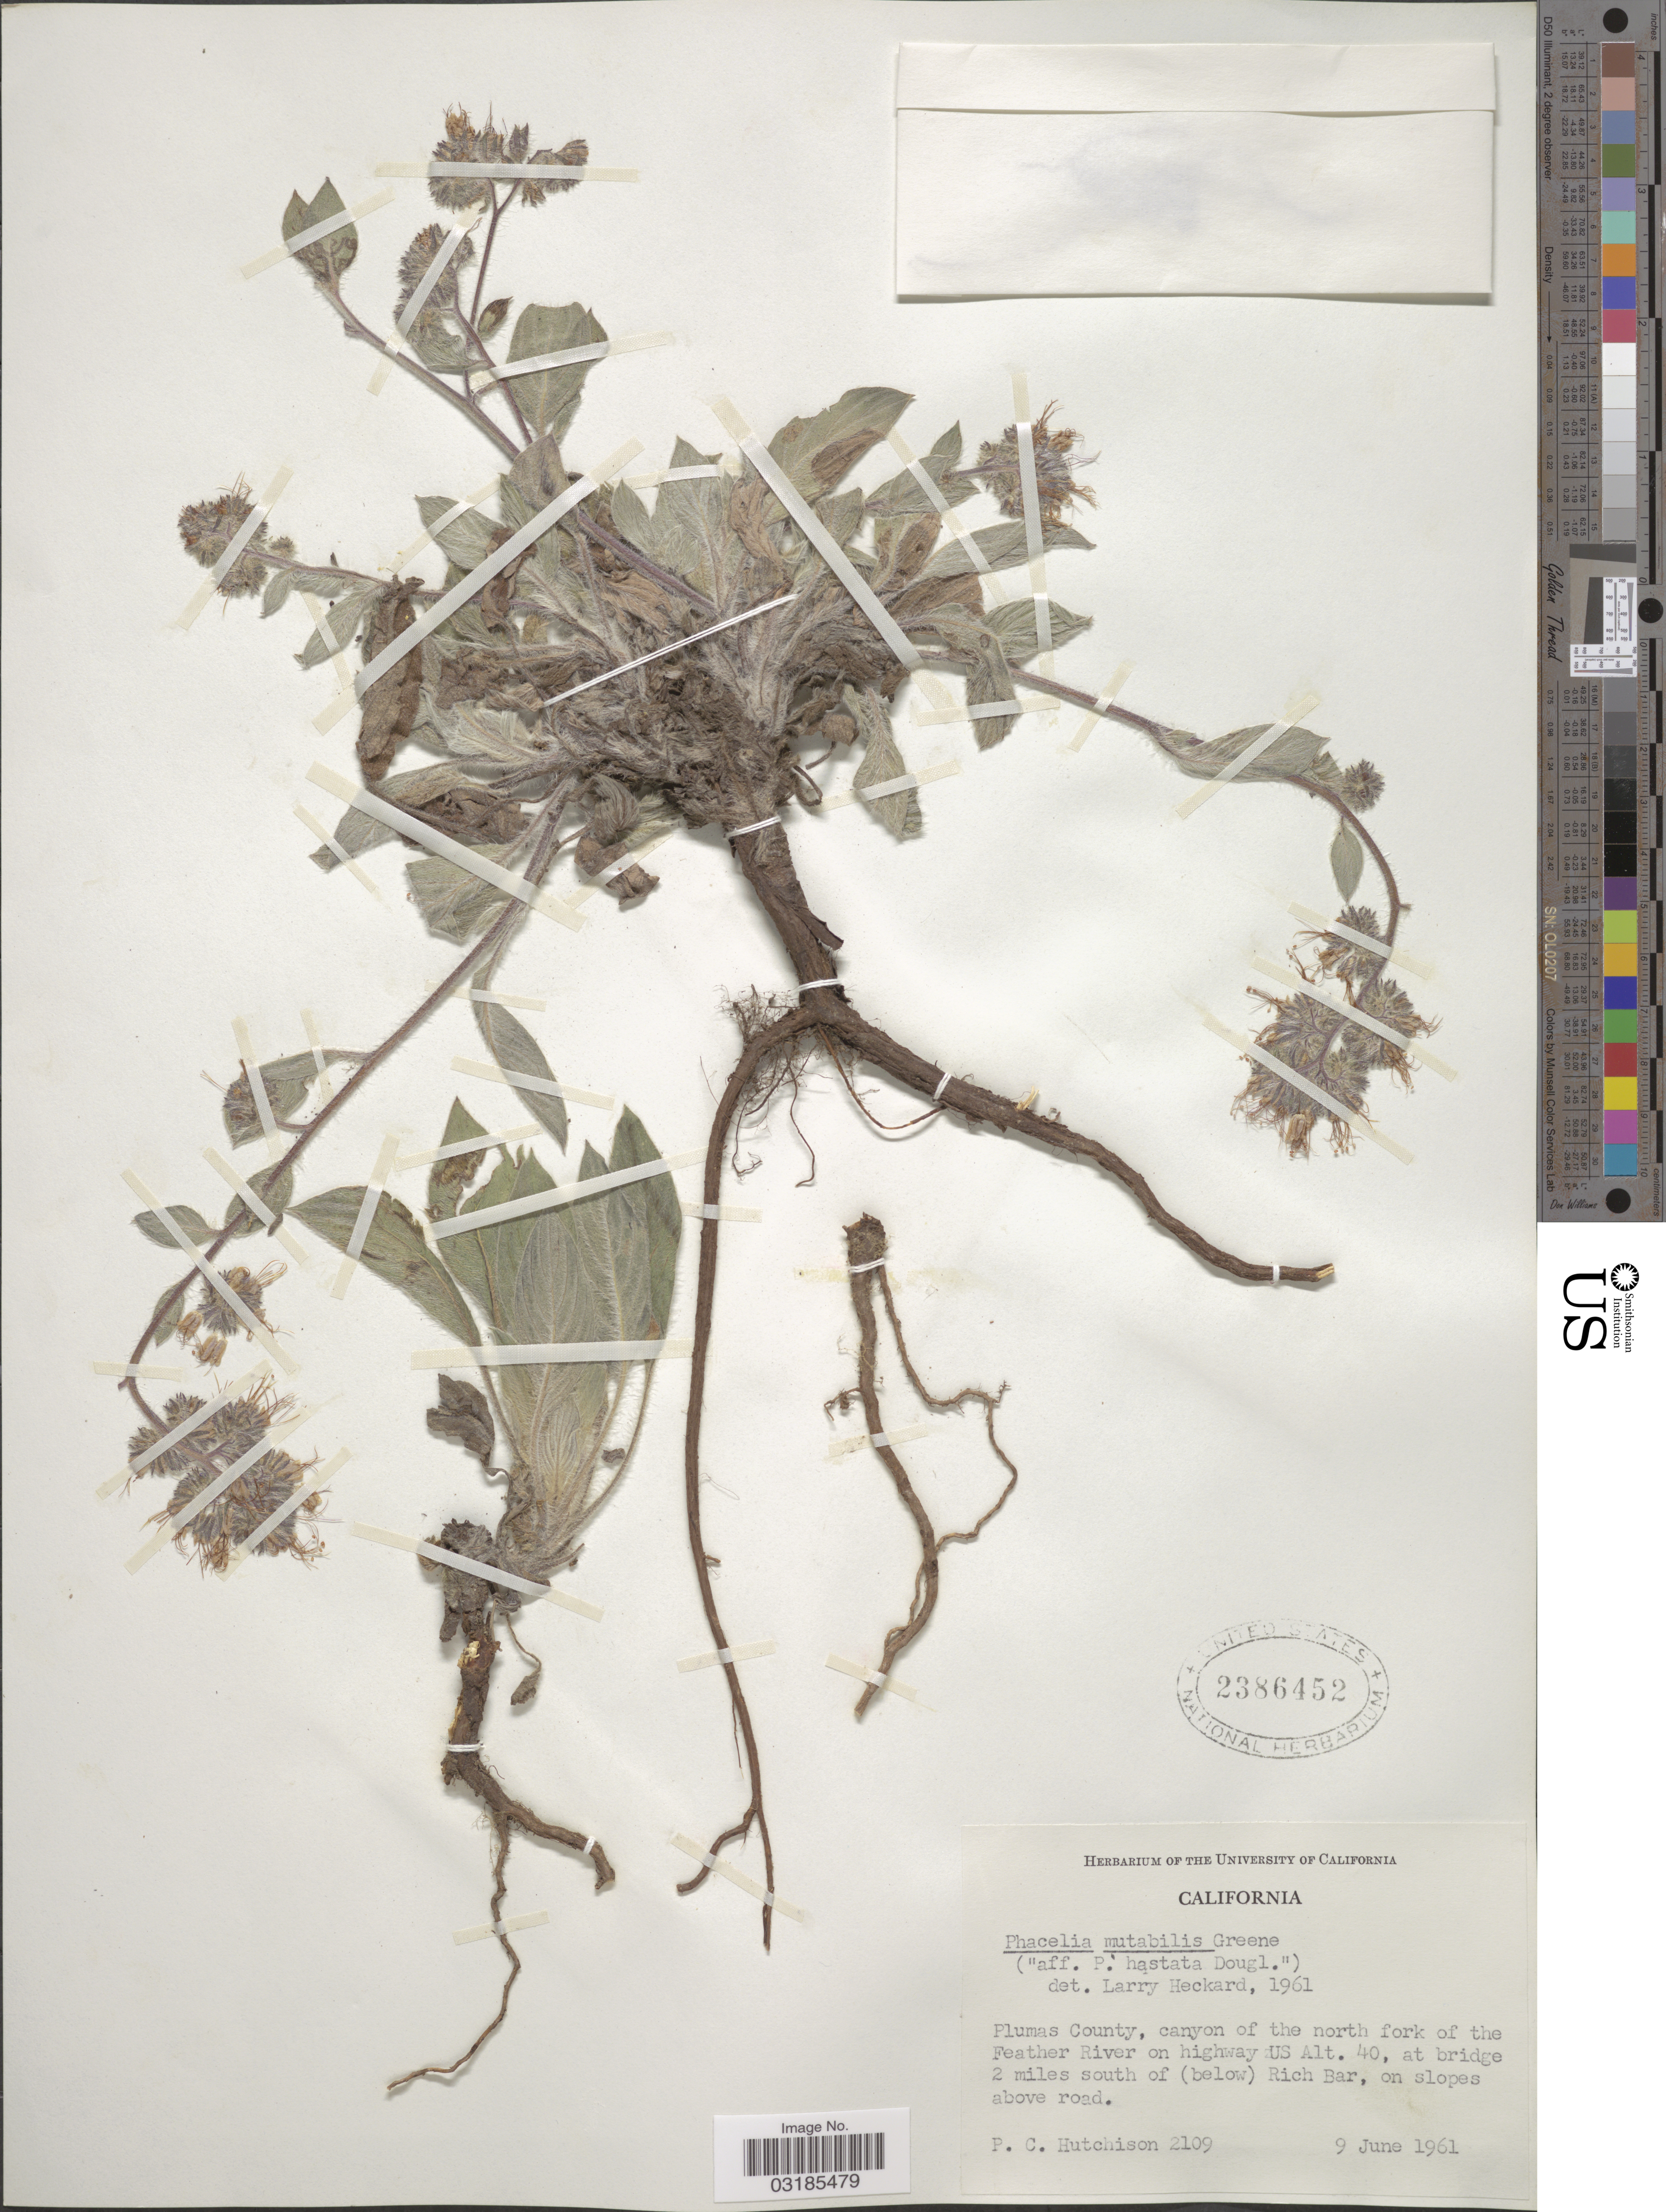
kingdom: Plantae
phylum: Tracheophyta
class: Magnoliopsida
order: Boraginales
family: Hydrophyllaceae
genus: Phacelia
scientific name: Phacelia mutabilis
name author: Greene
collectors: P. C. Hutchison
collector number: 2109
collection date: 1961-06-09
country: United States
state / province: California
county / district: Plumas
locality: Plumas County, canyon of the north fork of the Feather River on highway US, at bridge 2 miles south of (below) Rich Bar, on slopes above road.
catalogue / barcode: US 2386452